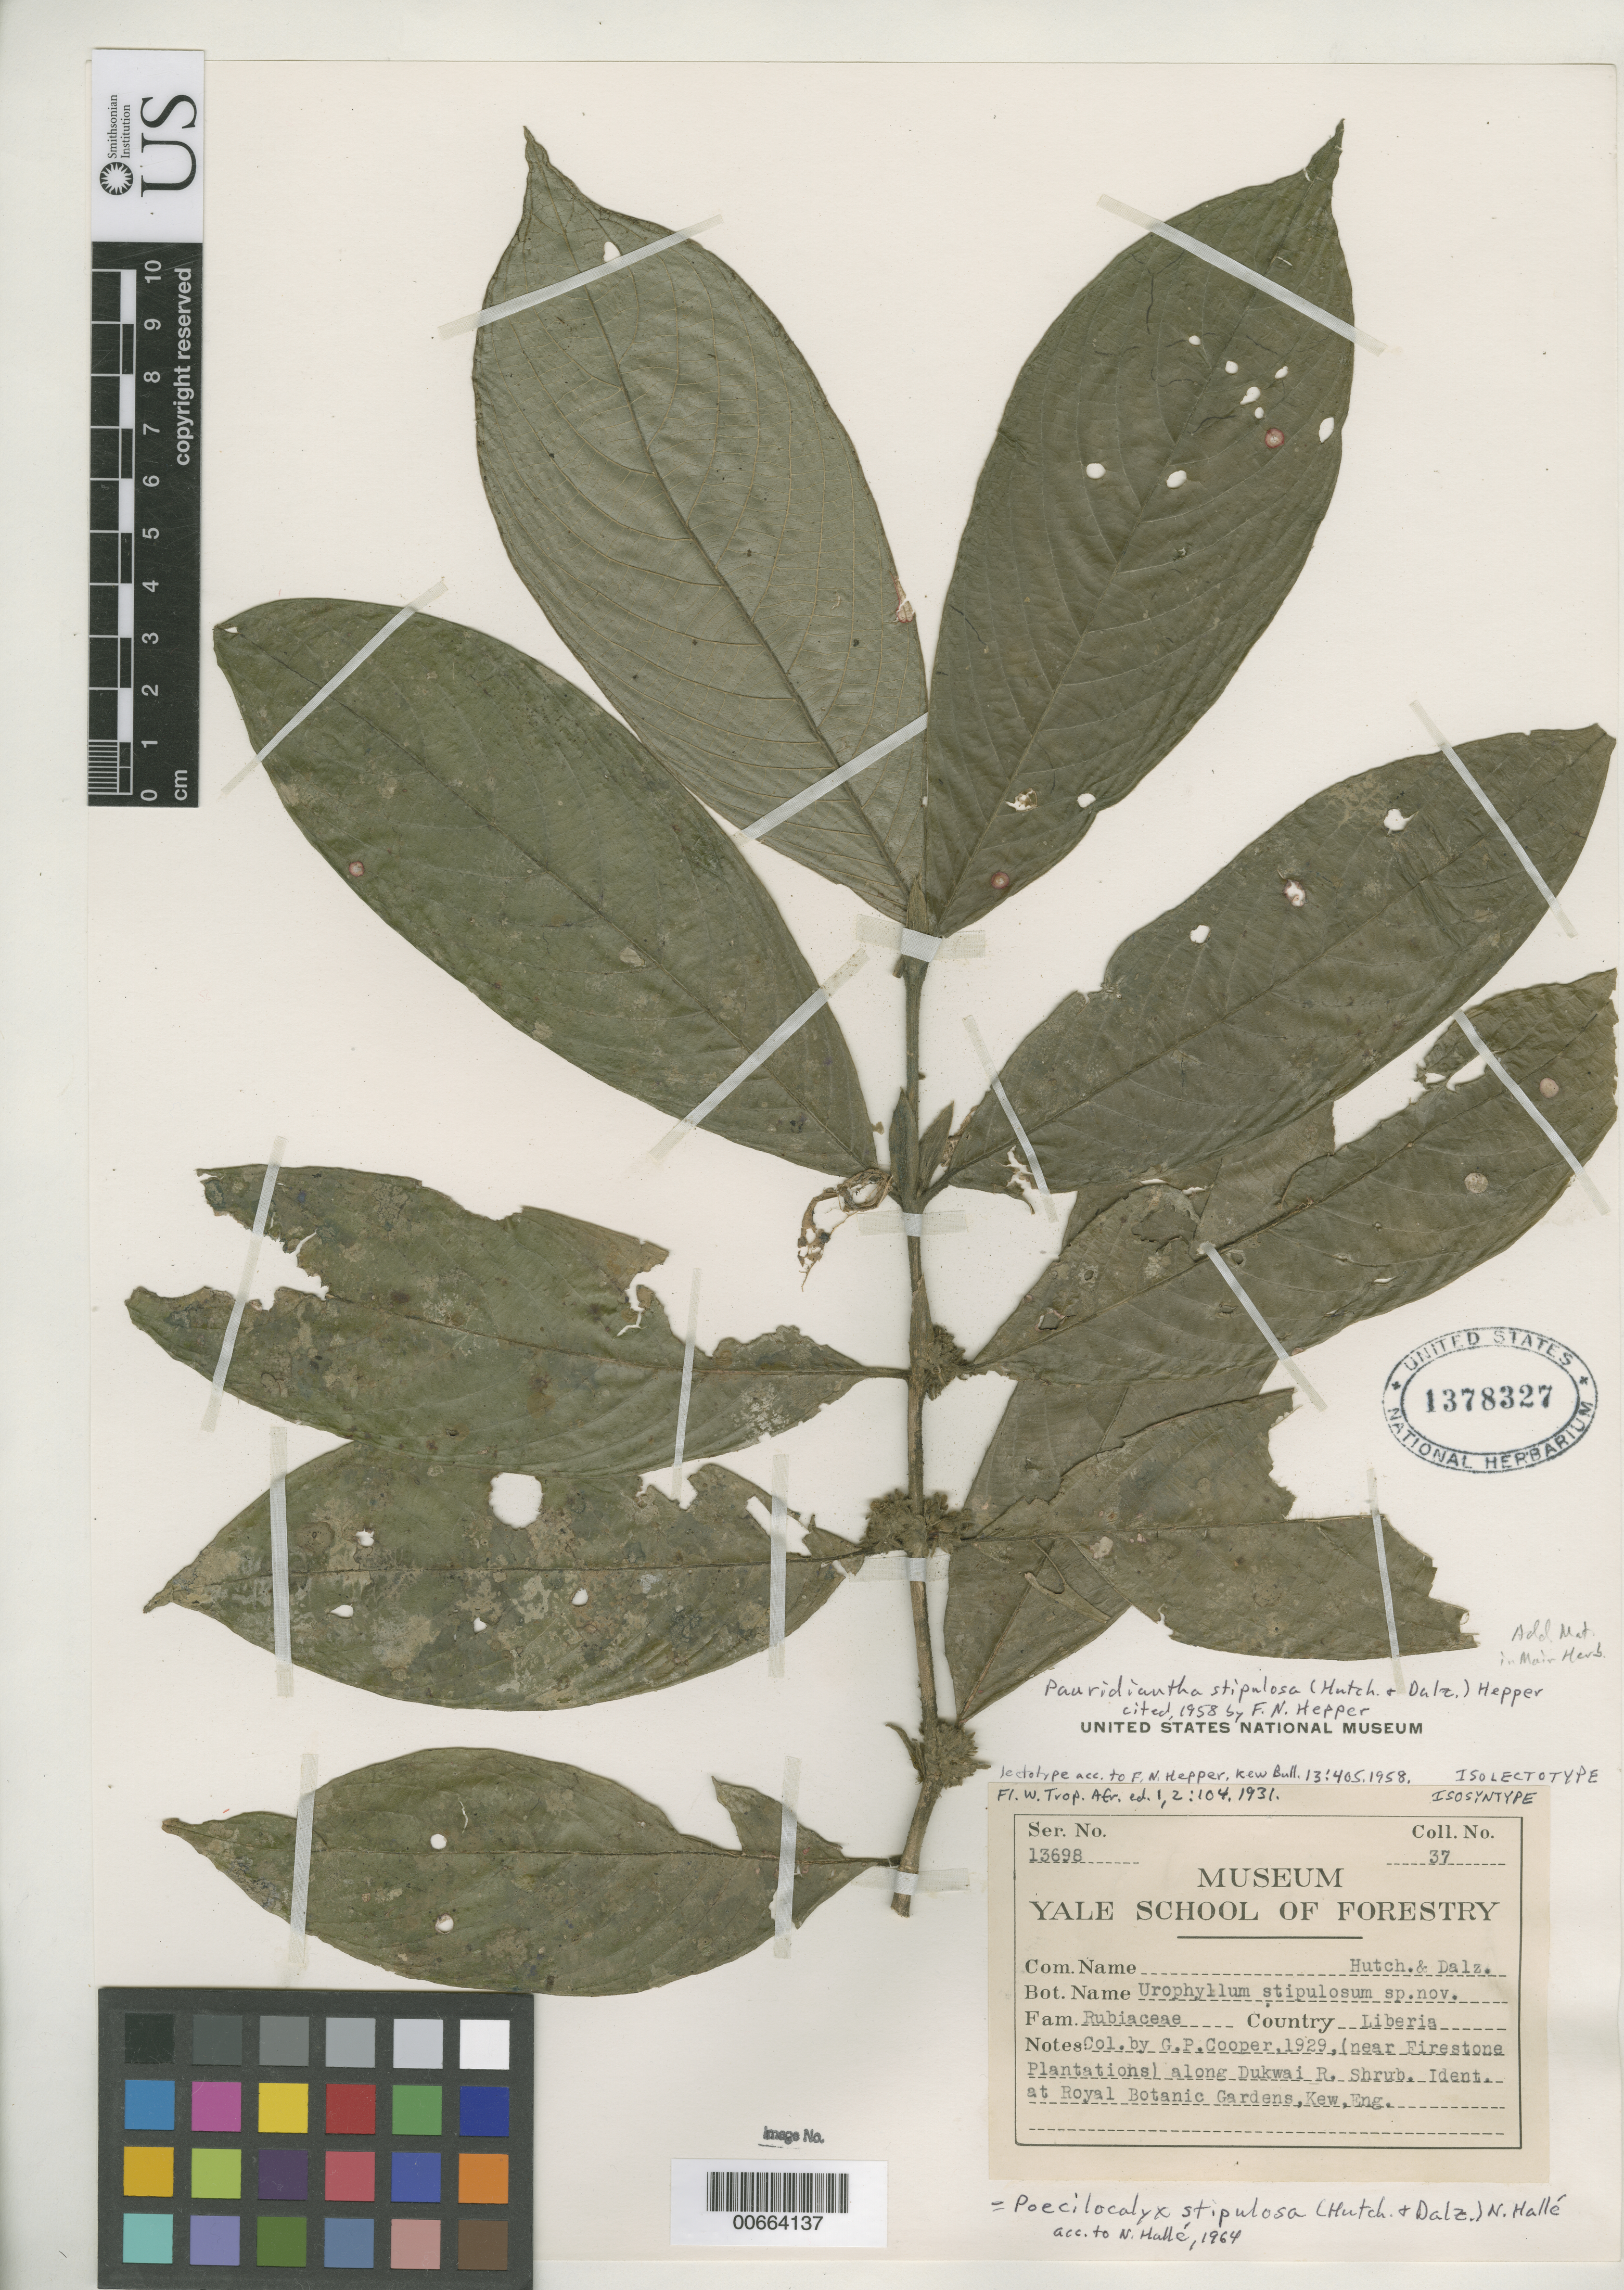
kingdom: Plantae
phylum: Tracheophyta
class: Magnoliopsida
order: Gentianales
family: Rubiaceae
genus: Urophyllum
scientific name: Urophyllum stipulosum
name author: Hutch. & Dalziel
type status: Isolectotype; Isosyntype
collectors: G. Cooper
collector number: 37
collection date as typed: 1929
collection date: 1929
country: Liberia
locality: Along Dukwai R.; near Firestone Plantations.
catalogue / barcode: US 1378327